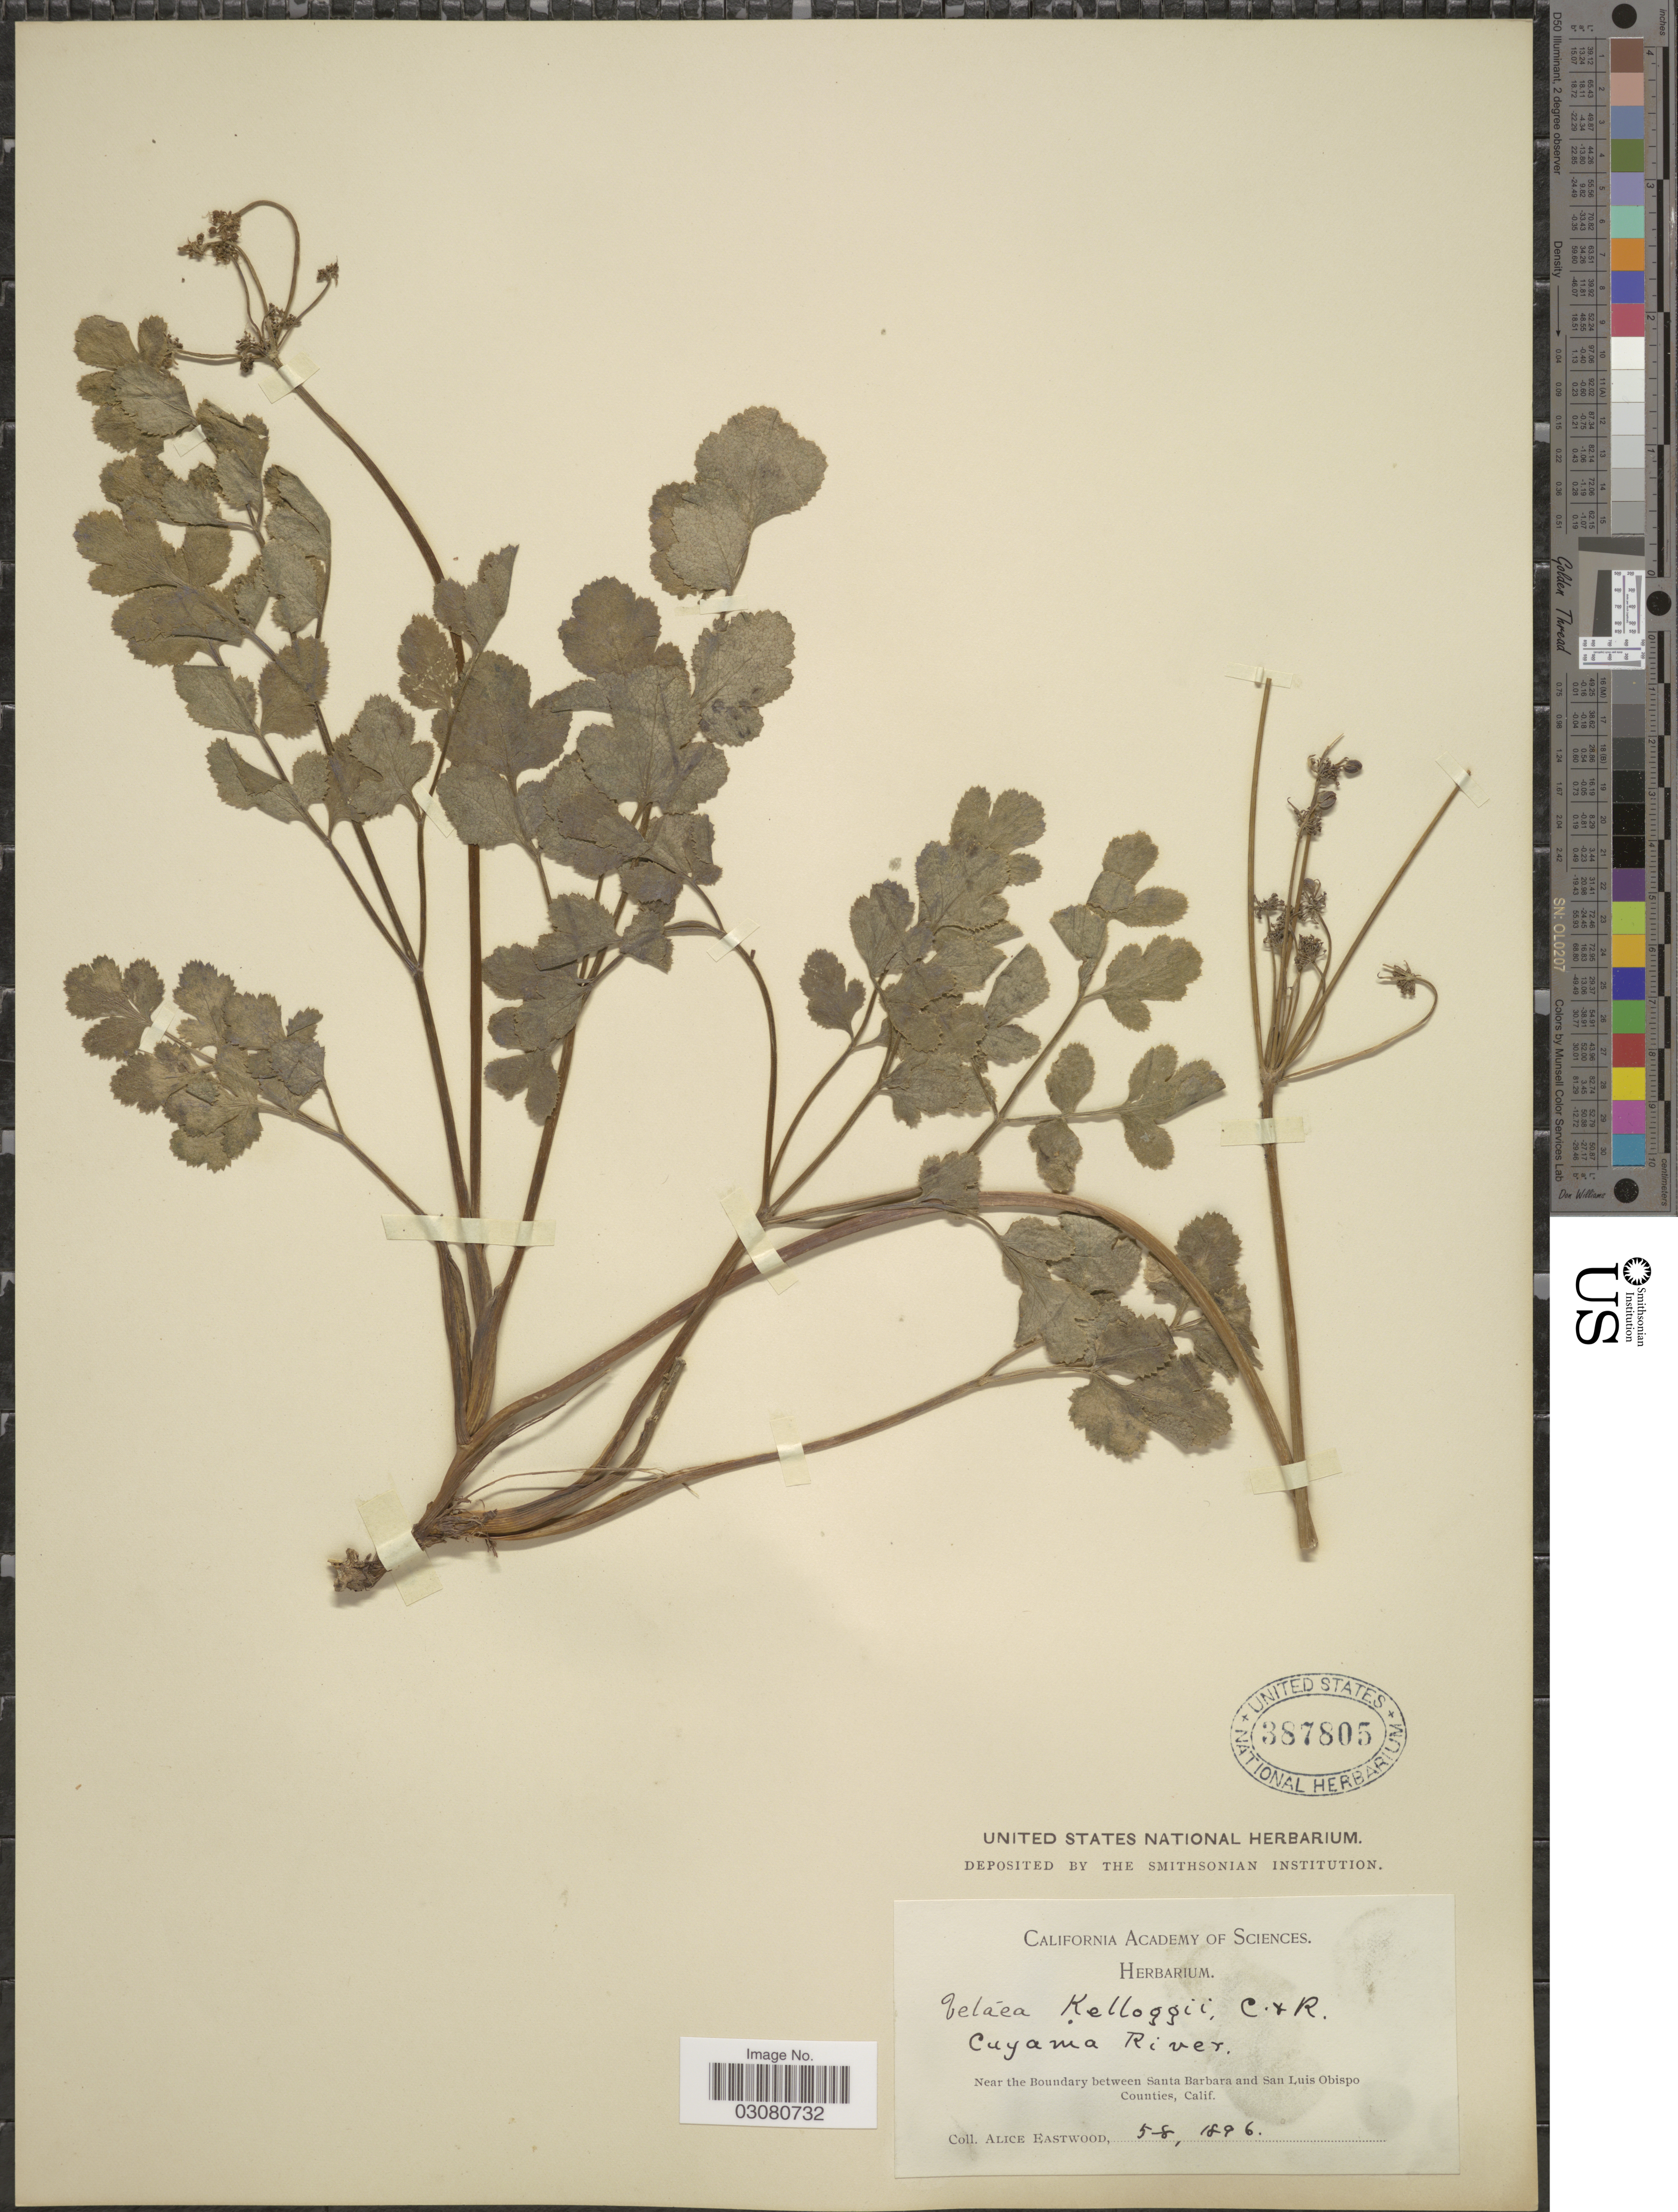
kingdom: Plantae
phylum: Tracheophyta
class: Magnoliopsida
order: Apiales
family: Apiaceae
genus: Drudeophytum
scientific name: Drudeophytum kelloggii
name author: (A. Gray) J.M. Coult. & Rose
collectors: A. Eastwood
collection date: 1896-05-08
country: United States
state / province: California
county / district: Santa Barbara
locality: Cuyama River. Near the Boundary between Santa Barbara and San Luis Obispo Counties, Calif.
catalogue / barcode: US 387805